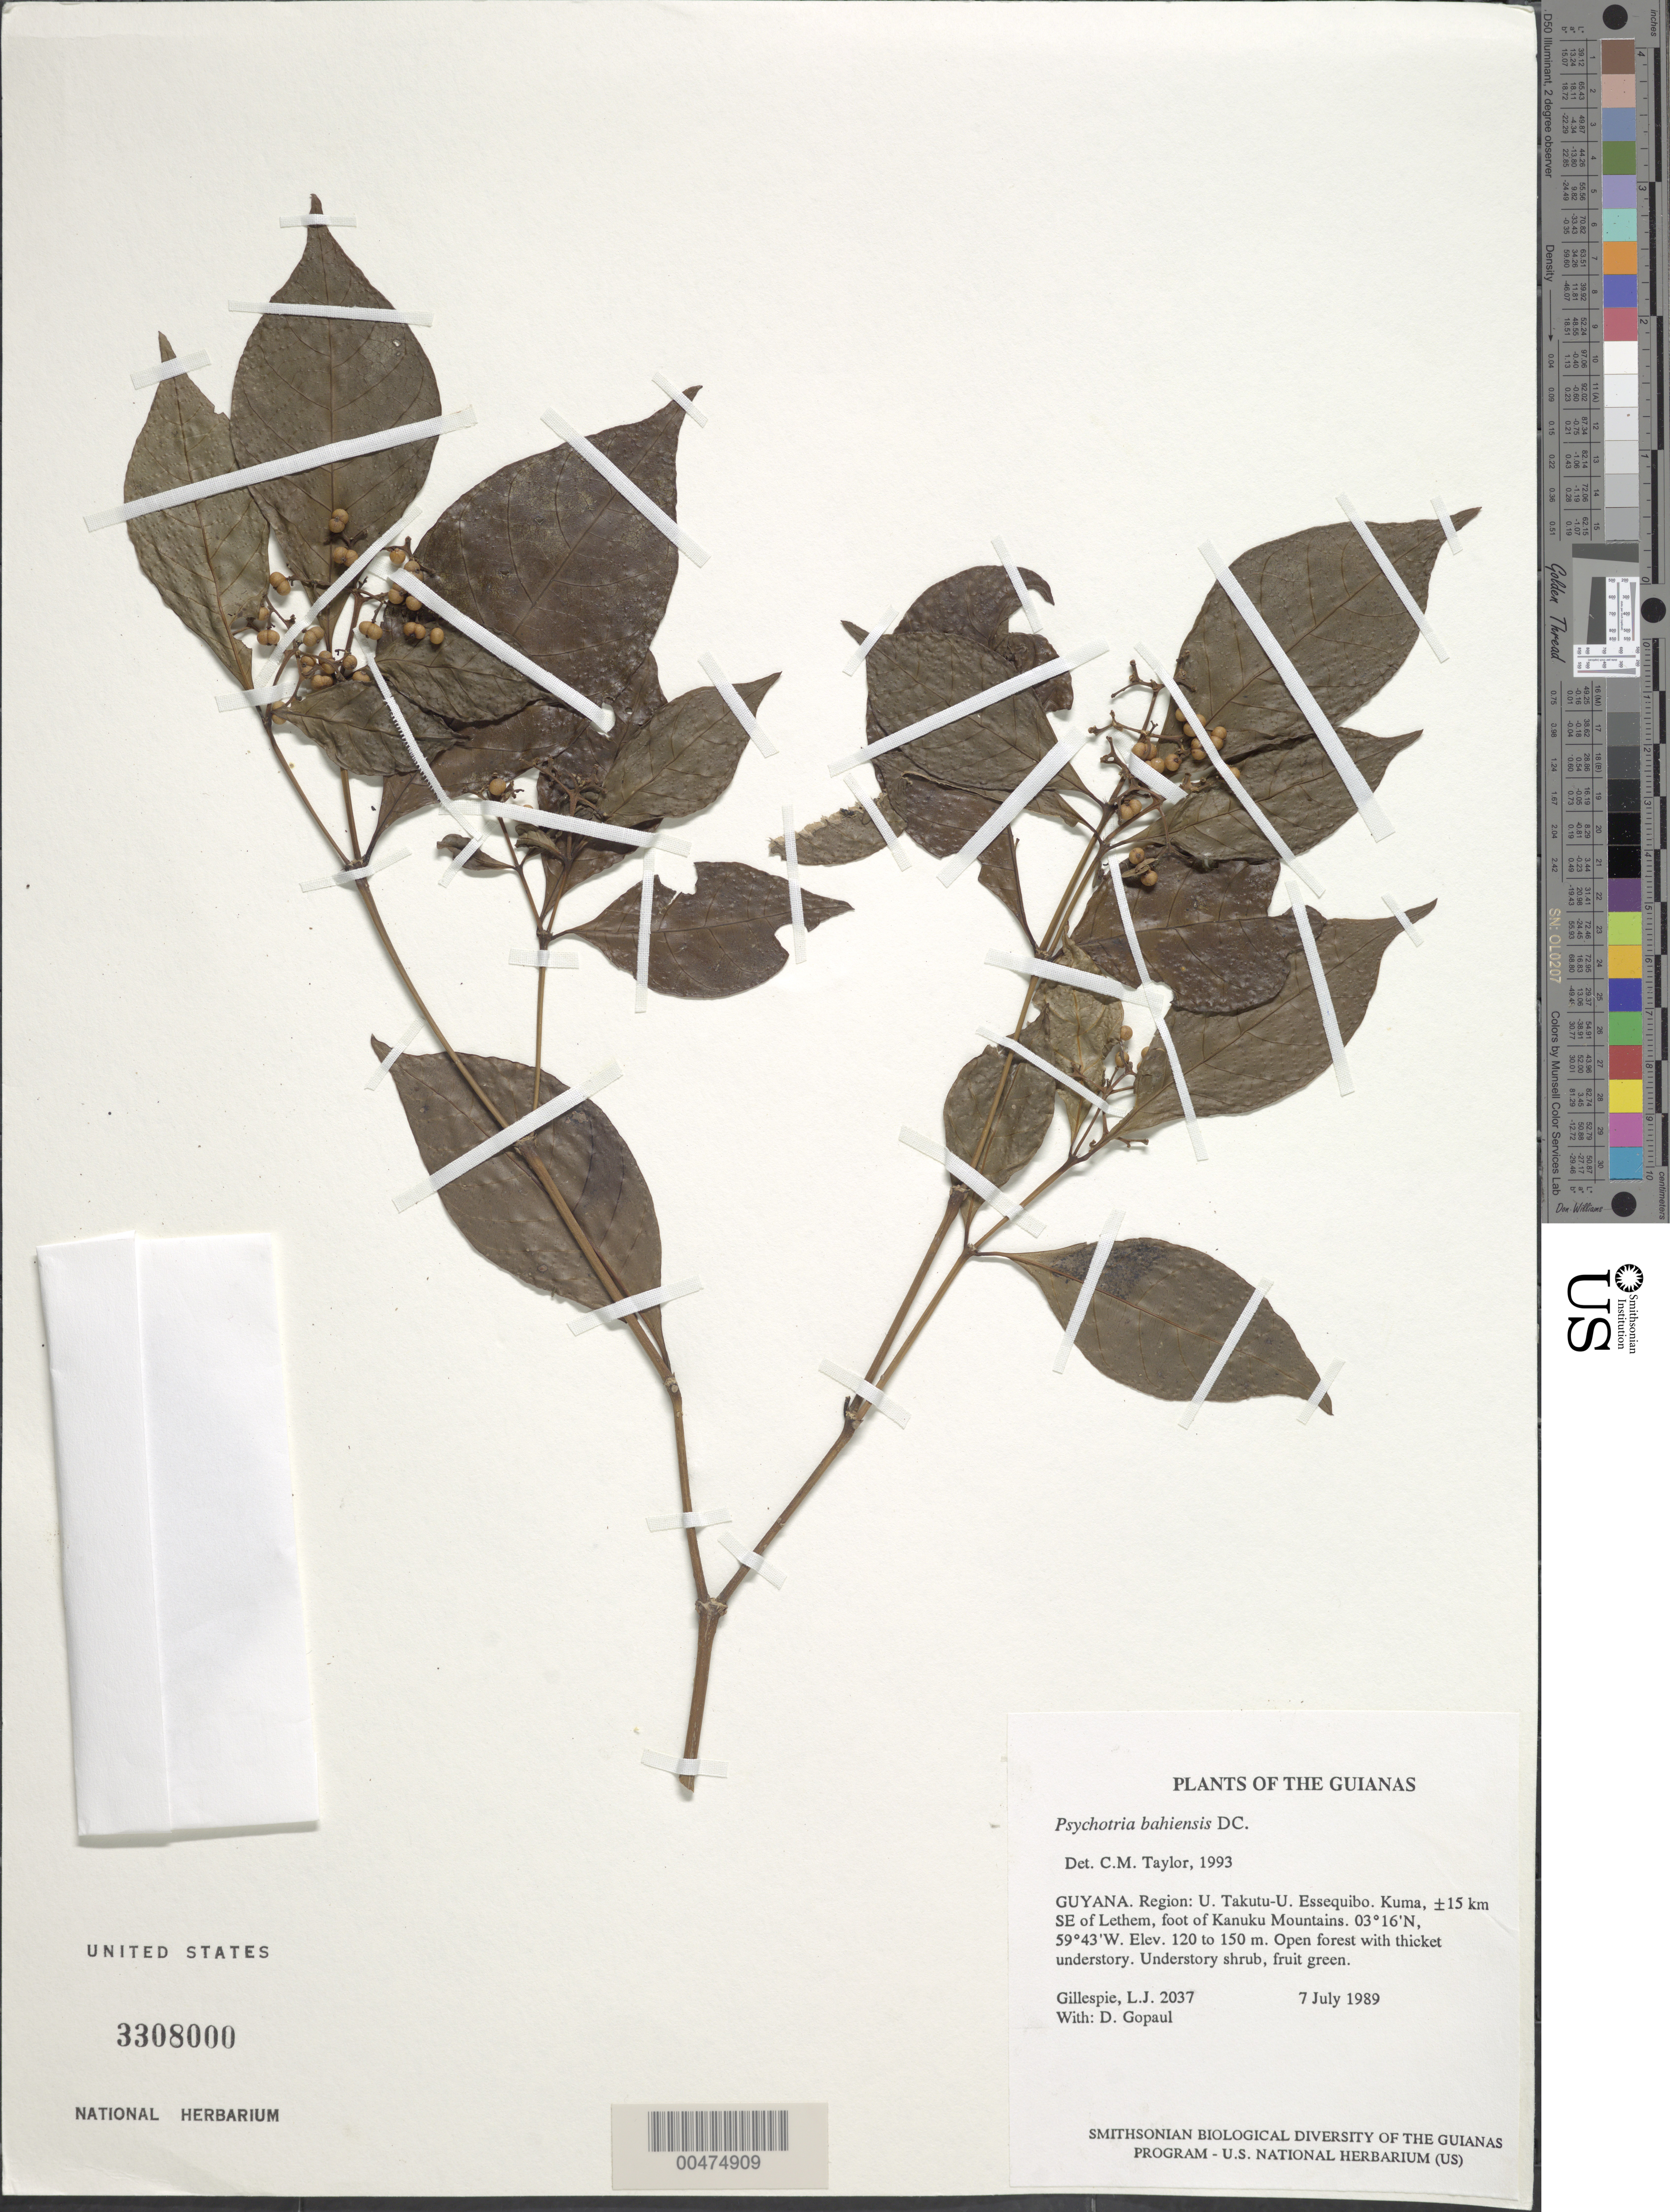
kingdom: Plantae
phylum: Tracheophyta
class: Magnoliopsida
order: Gentianales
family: Rubiaceae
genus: Psychotria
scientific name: Psychotria bahiensis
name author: DC.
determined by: Taylor, Charlotte M.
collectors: L. J. Gillespie & D. Gopaul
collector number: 2037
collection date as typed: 7 July 1989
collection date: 1989-07-07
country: Guyana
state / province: U. Takutu-U. Essequibo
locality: Kuma, ±15 km SE of Lethem, foot of Kanuku Mountains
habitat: Open forest with thicket understory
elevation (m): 120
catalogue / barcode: US 3308000